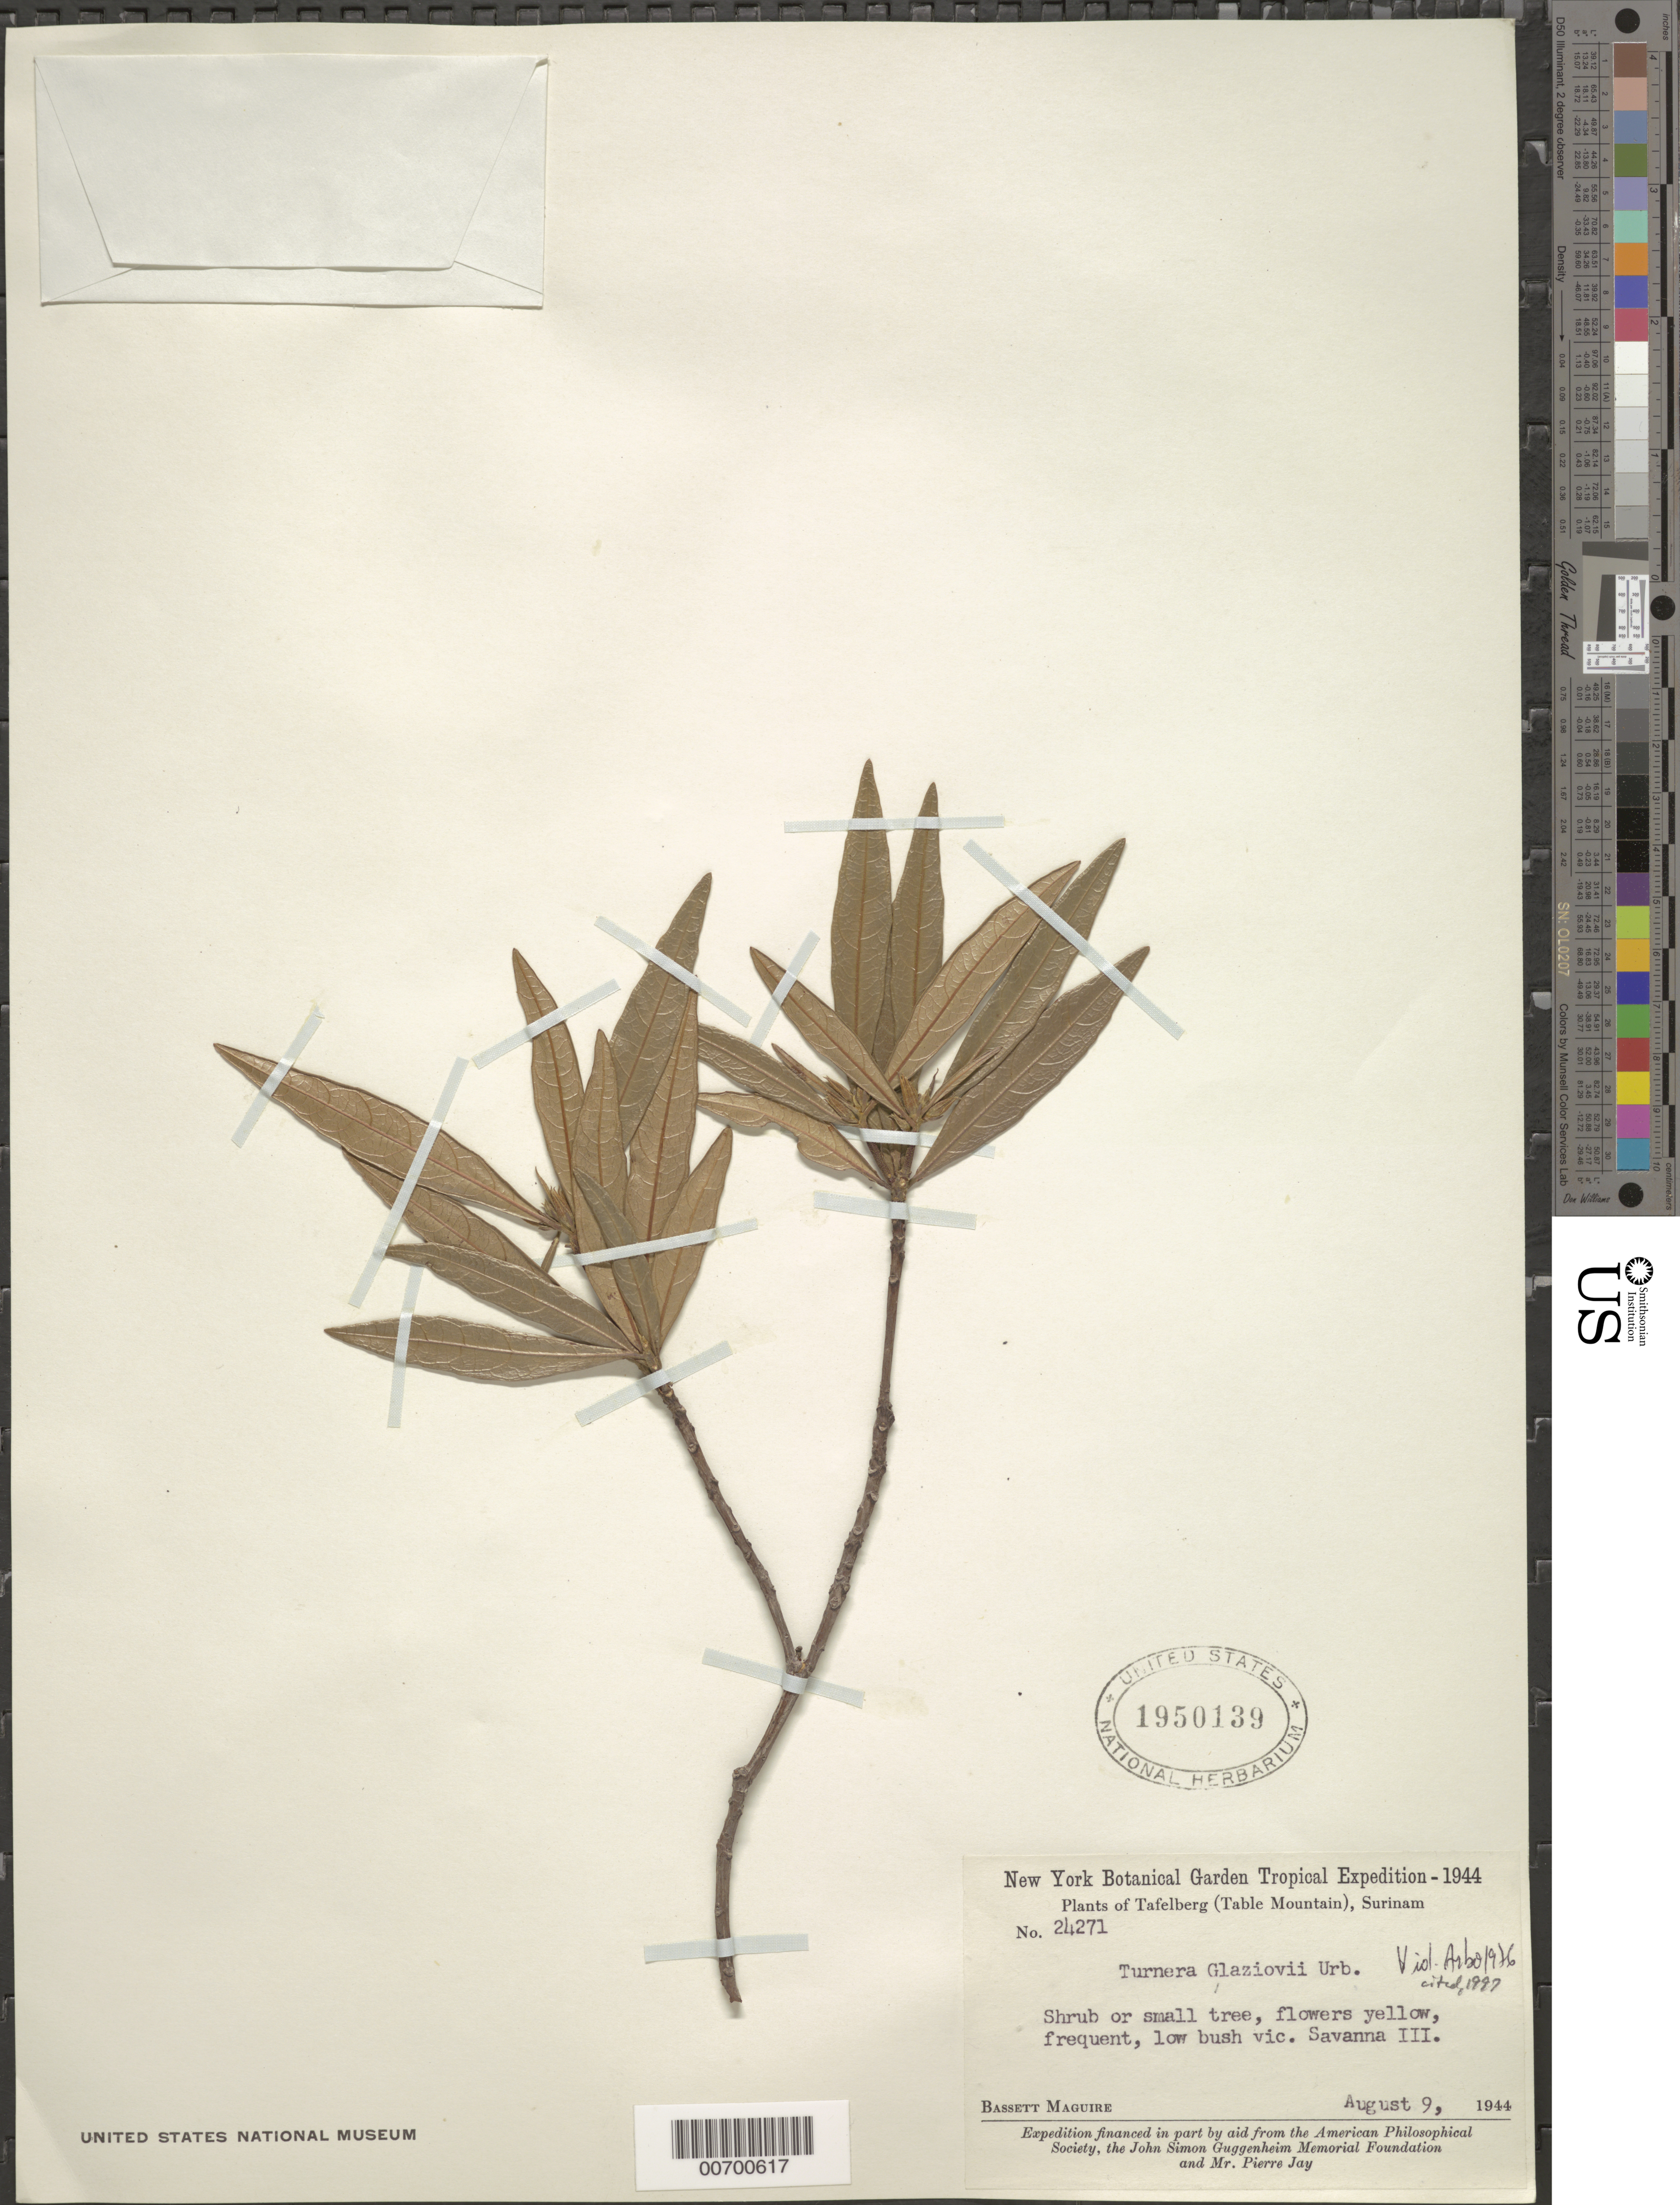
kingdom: Plantae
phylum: Tracheophyta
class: Magnoliopsida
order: Malpighiales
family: Turneraceae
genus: Turnera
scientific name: Turnera glaziovii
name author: Urb.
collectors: B. Maguire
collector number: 24271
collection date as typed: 9-Aug-44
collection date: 1944-08-09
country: Suriname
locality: Tafelberg (Table Mountain), Savanna III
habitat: Low bush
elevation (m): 565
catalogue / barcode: US 1950139